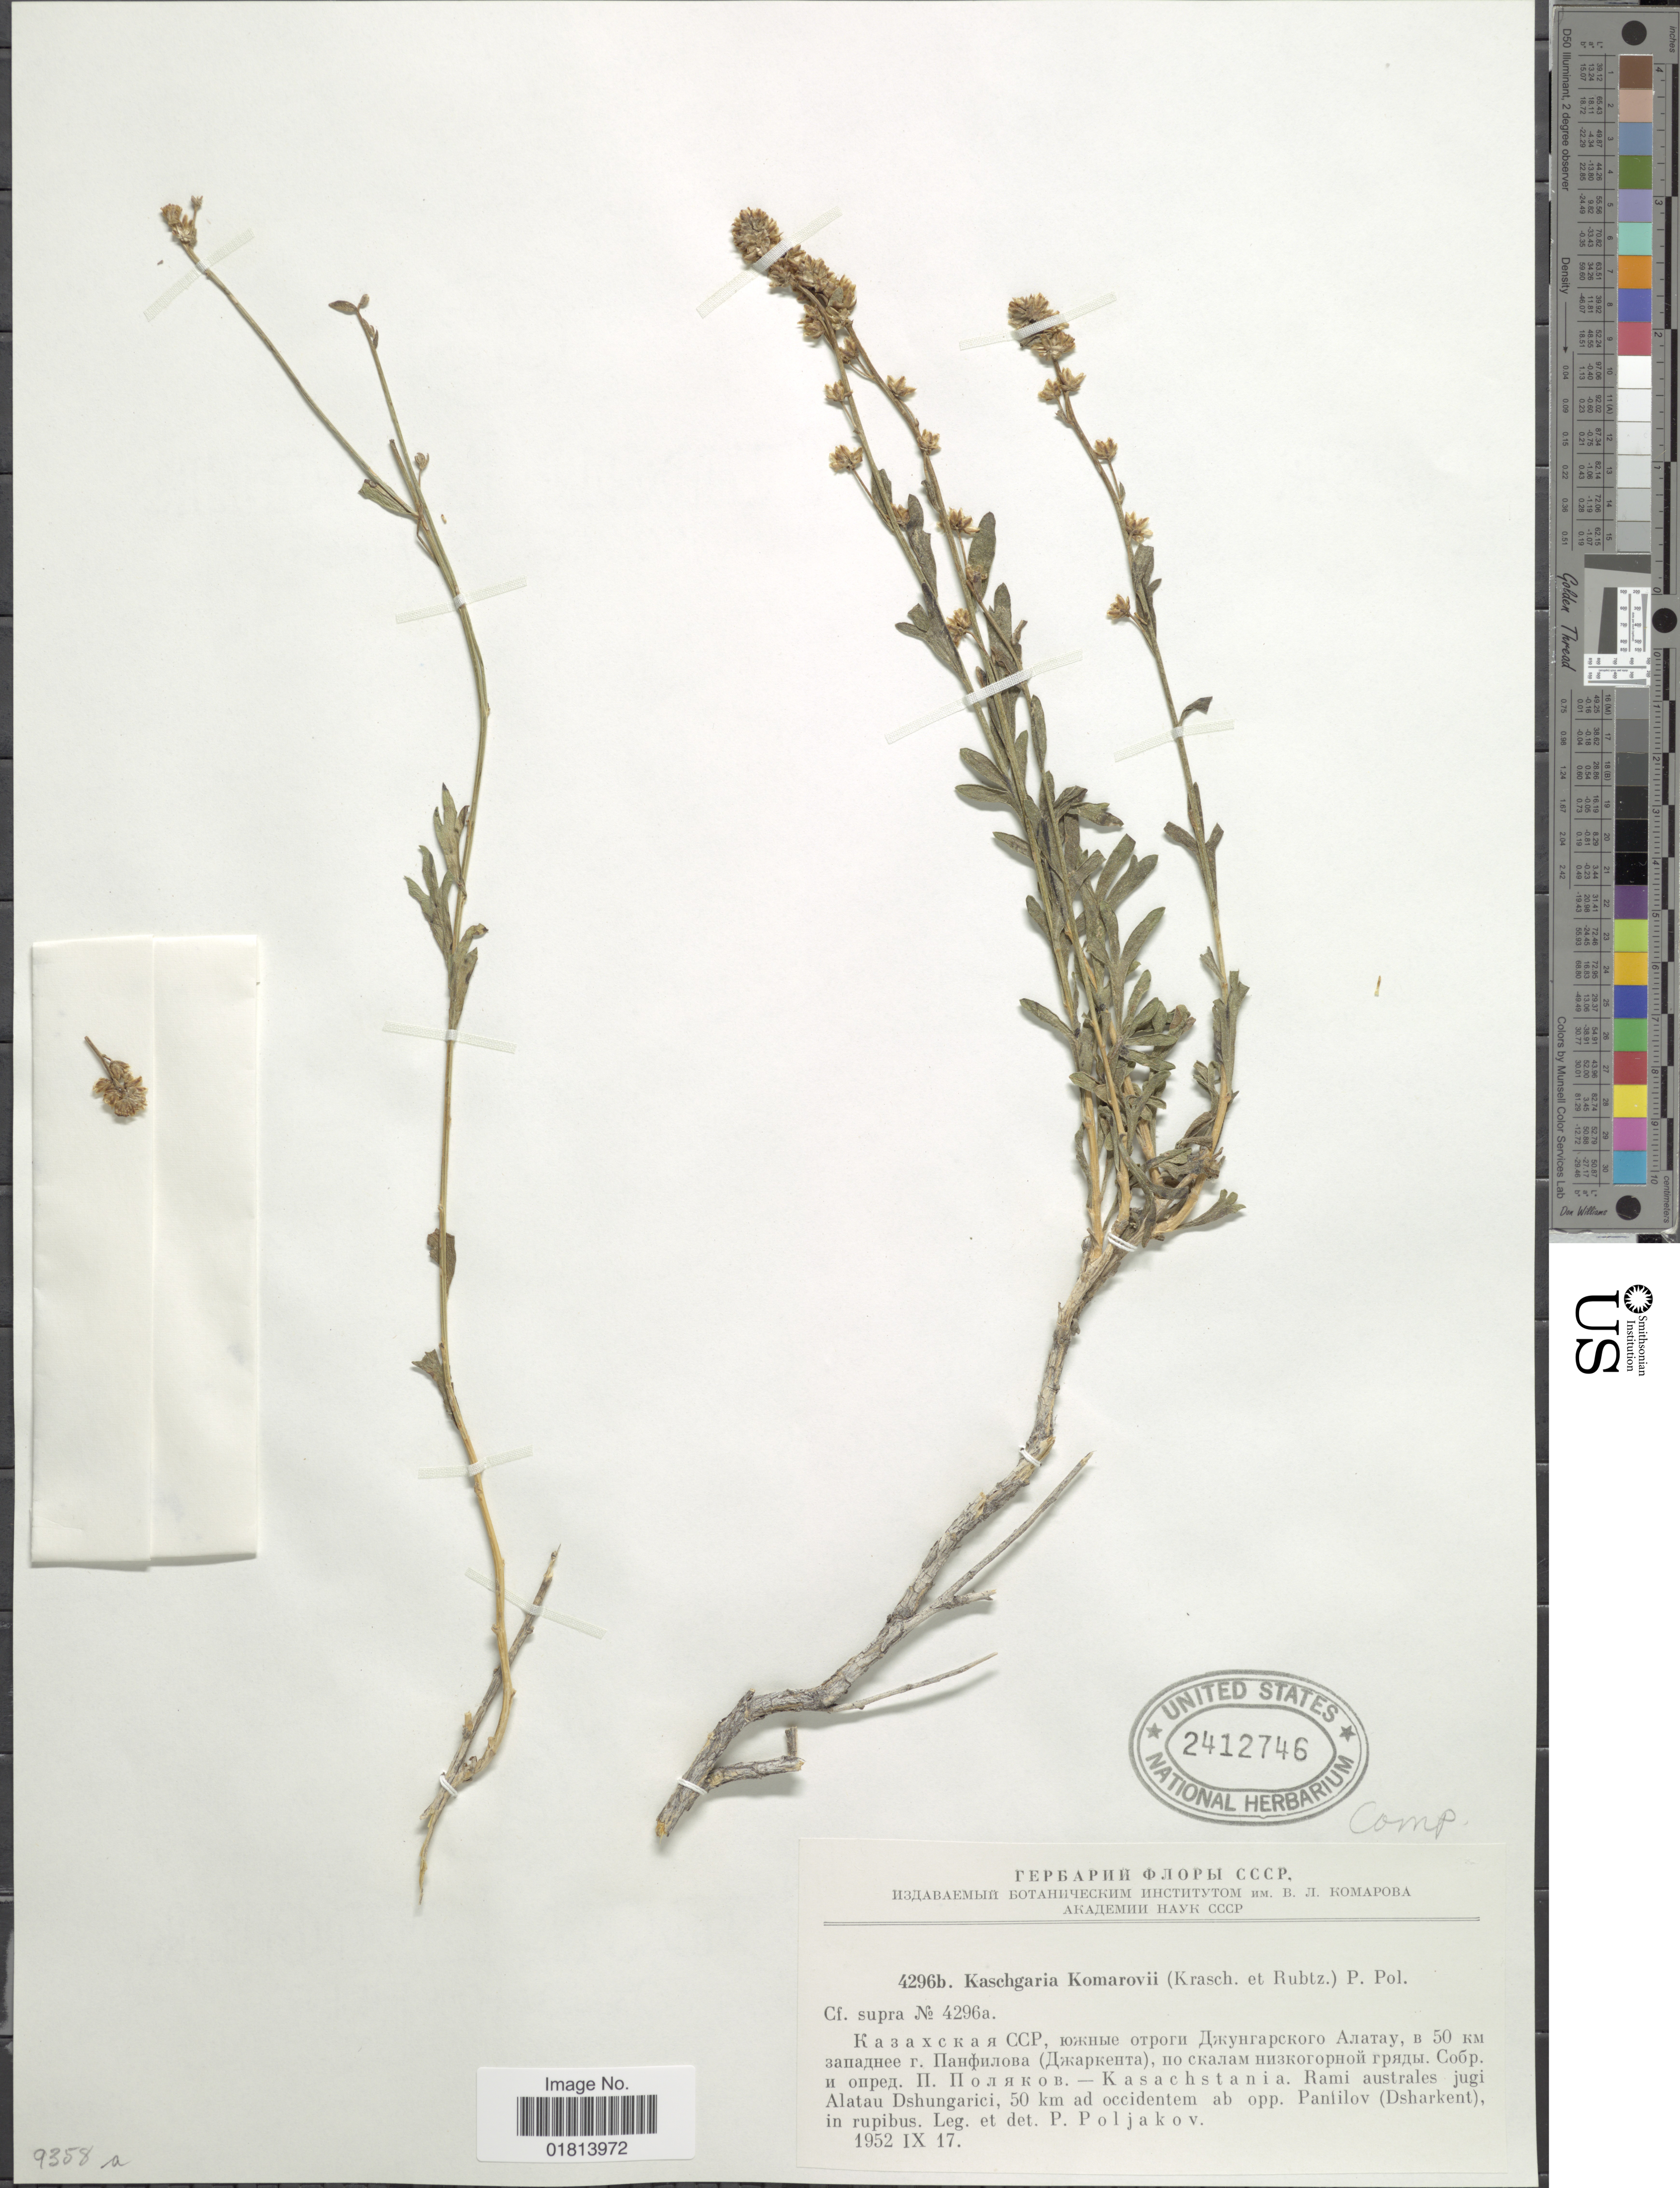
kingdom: Plantae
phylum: Tracheophyta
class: Magnoliopsida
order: Asterales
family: Asteraceae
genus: Kaschgaria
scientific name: Kaschgaria komarovii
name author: (Krasch. & Rubtzov) Poljakov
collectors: P. Poljakov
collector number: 4296b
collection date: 1952-09-17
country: Kazakhstan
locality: Rami australes jugi Alatau Dshungarici, 50 km ad occidentem ab opp. Panlilov (Dsharkent), in rupibus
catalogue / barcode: US 2412746